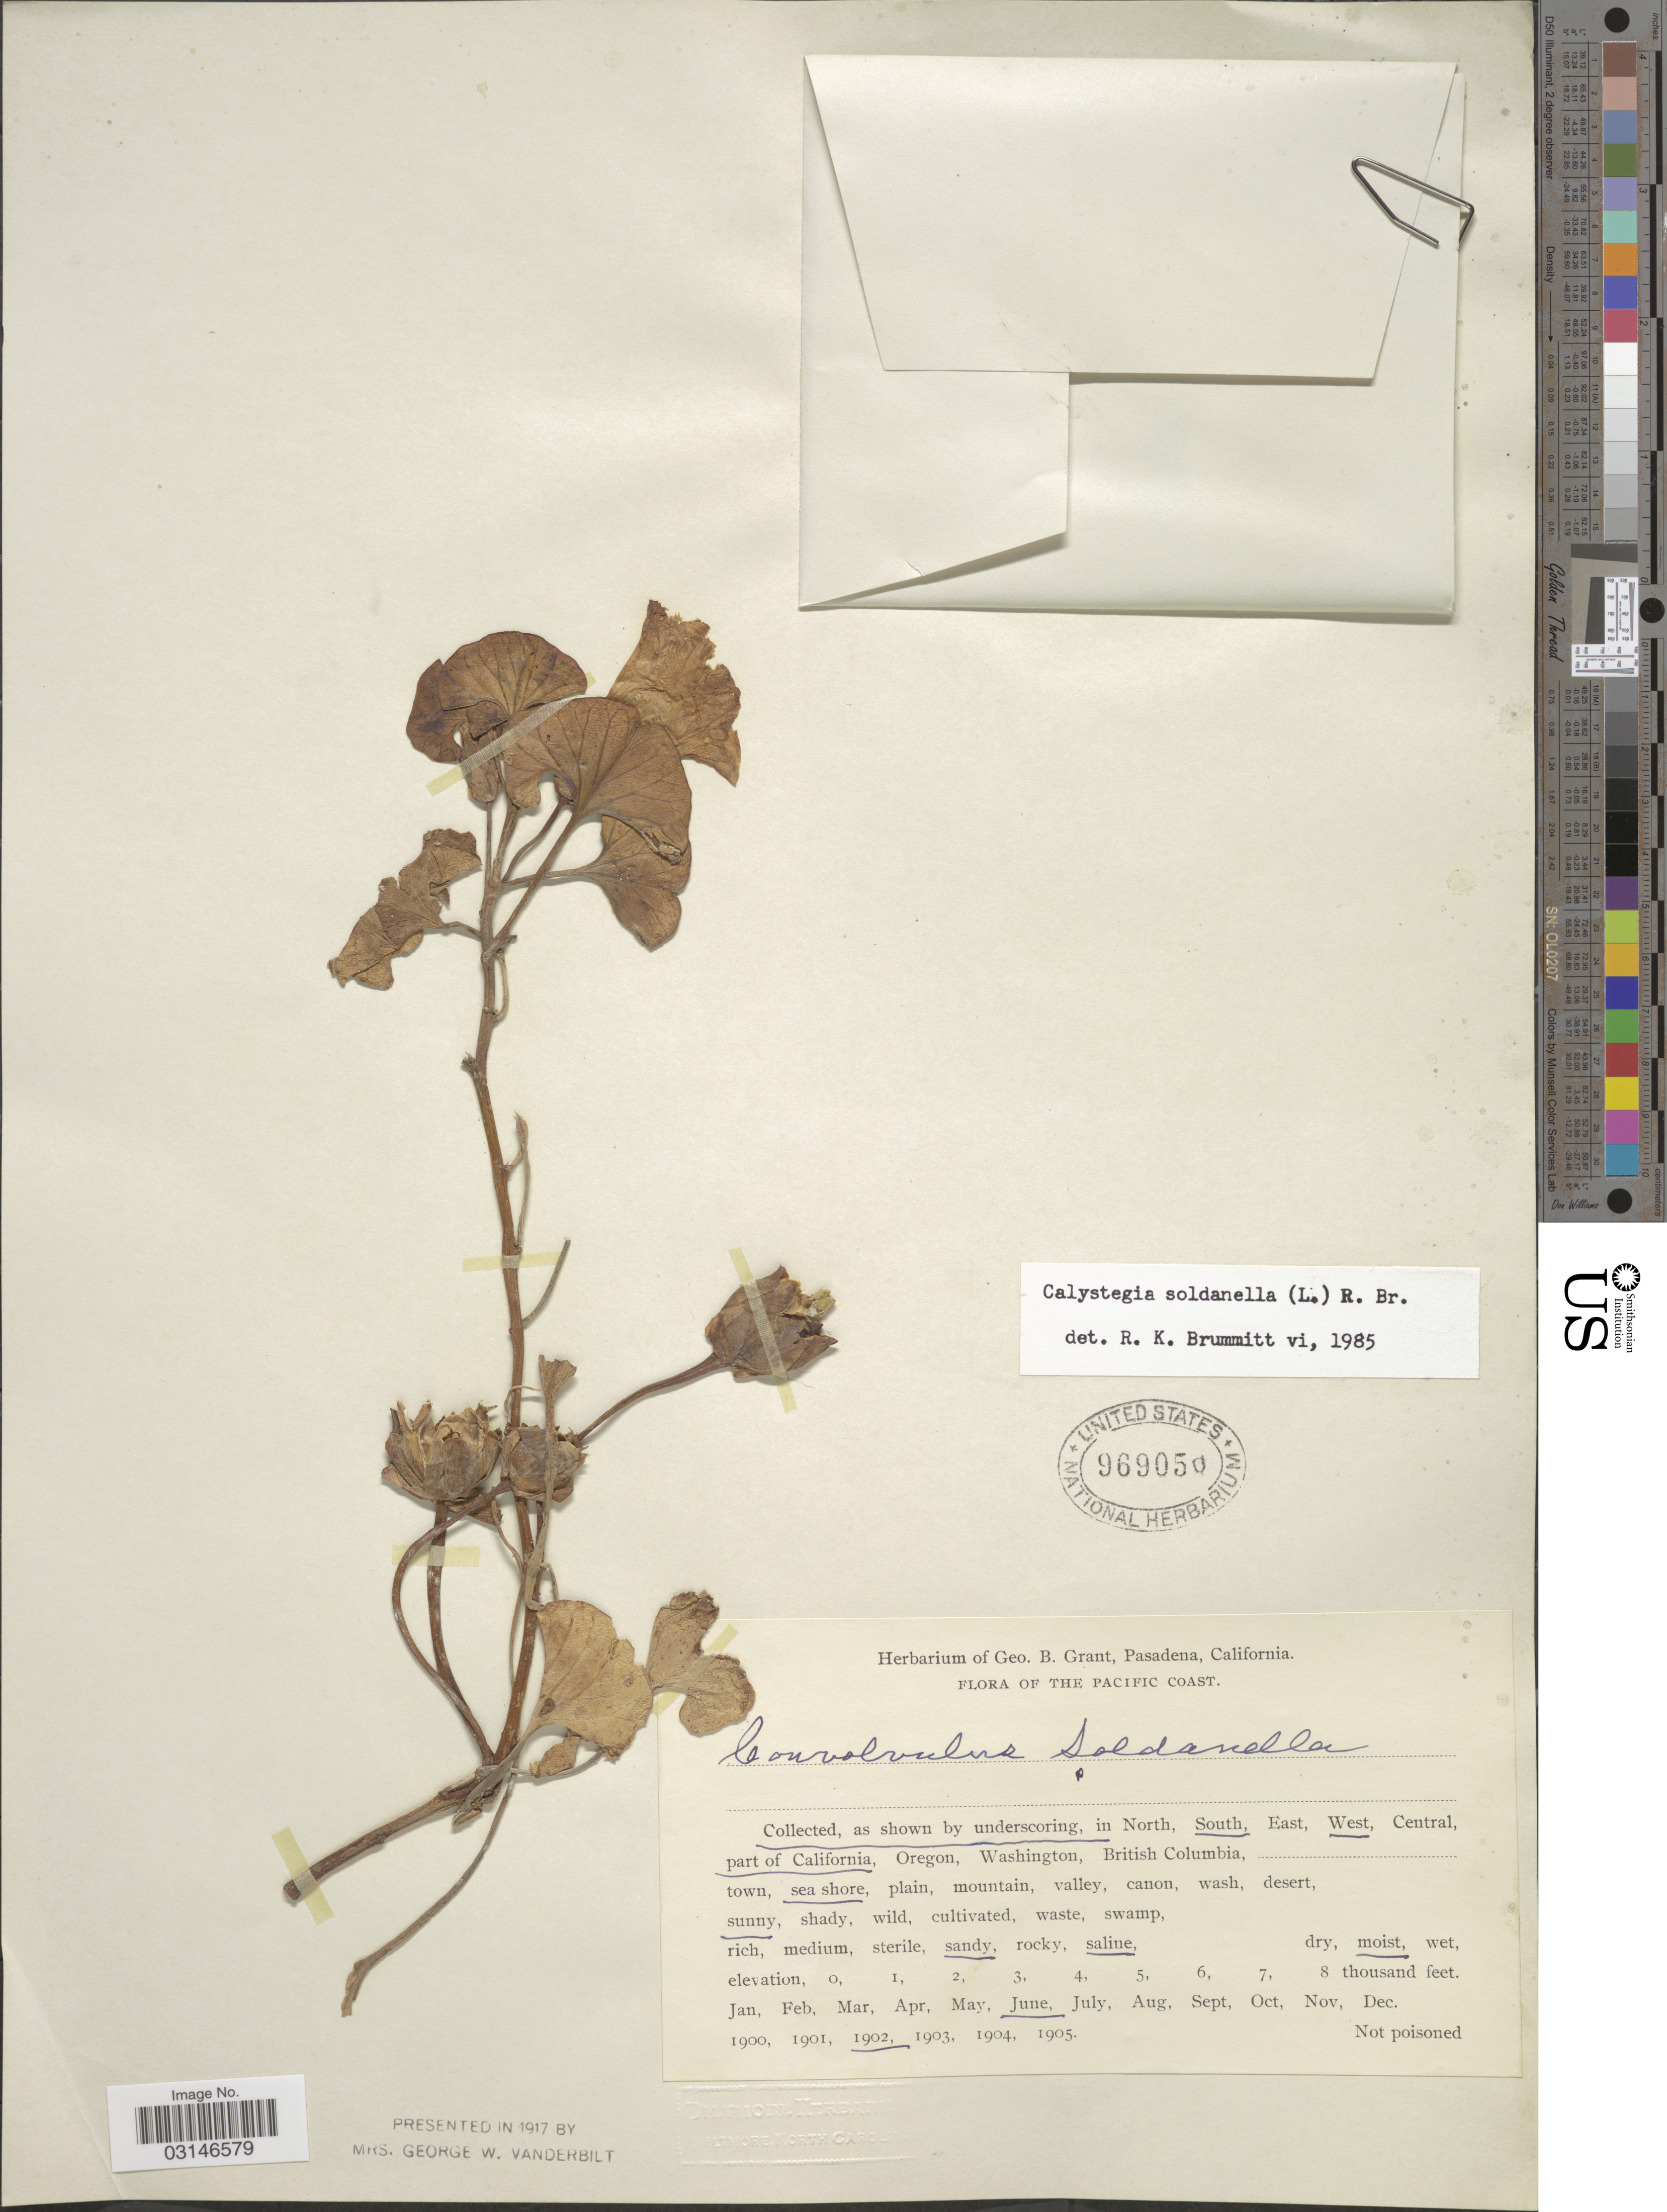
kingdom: Plantae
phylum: Tracheophyta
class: Magnoliopsida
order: Solanales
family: Convolvulaceae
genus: Calystegia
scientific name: Calystegia soldanella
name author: (L.) R. Br.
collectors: ex herb. Geo. B. Grant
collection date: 1902-06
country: United States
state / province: California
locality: The Pacific Coast. South, West part of California. Sea shore.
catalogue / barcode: US 969050